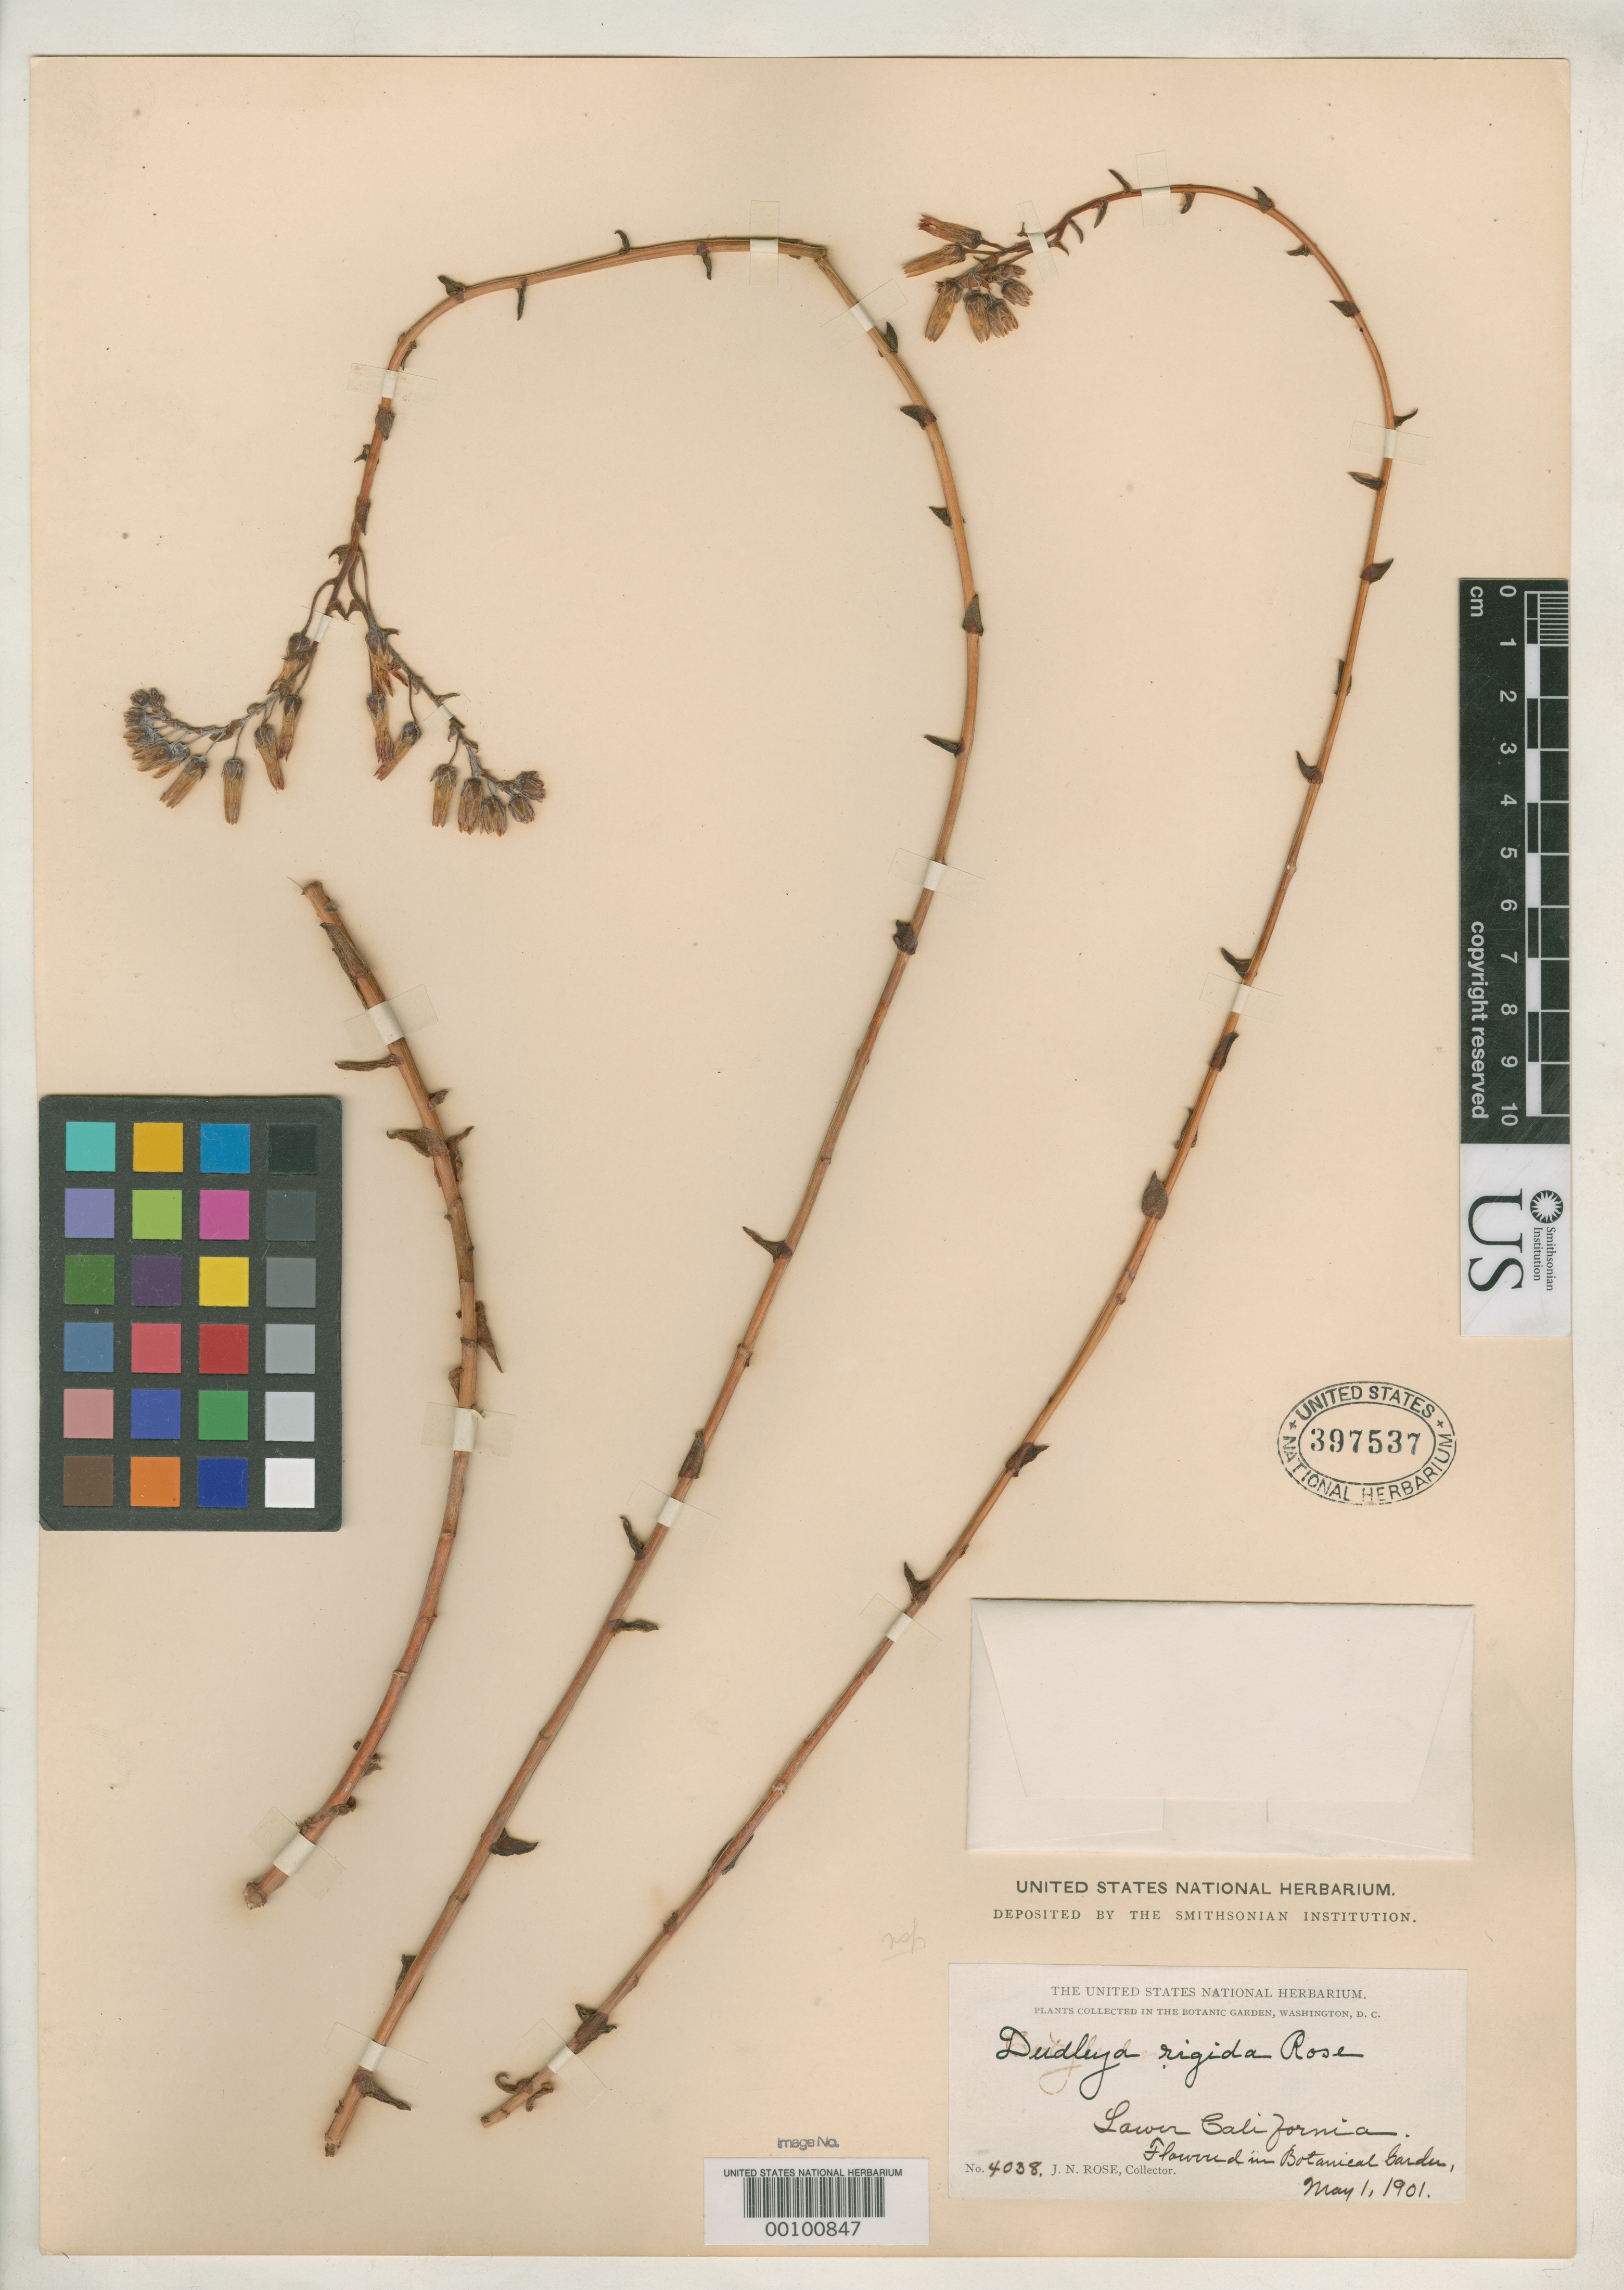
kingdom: Plantae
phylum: Tracheophyta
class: Magnoliopsida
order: Saxifragales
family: Crassulaceae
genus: Dudleya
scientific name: Dudleya rigida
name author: Rose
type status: Holotype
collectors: J. McClelland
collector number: Rose 4038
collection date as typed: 01 May 1901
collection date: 1901-05-01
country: Mexico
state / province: Baja California Norte / Baja California Sur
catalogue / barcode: US 397537